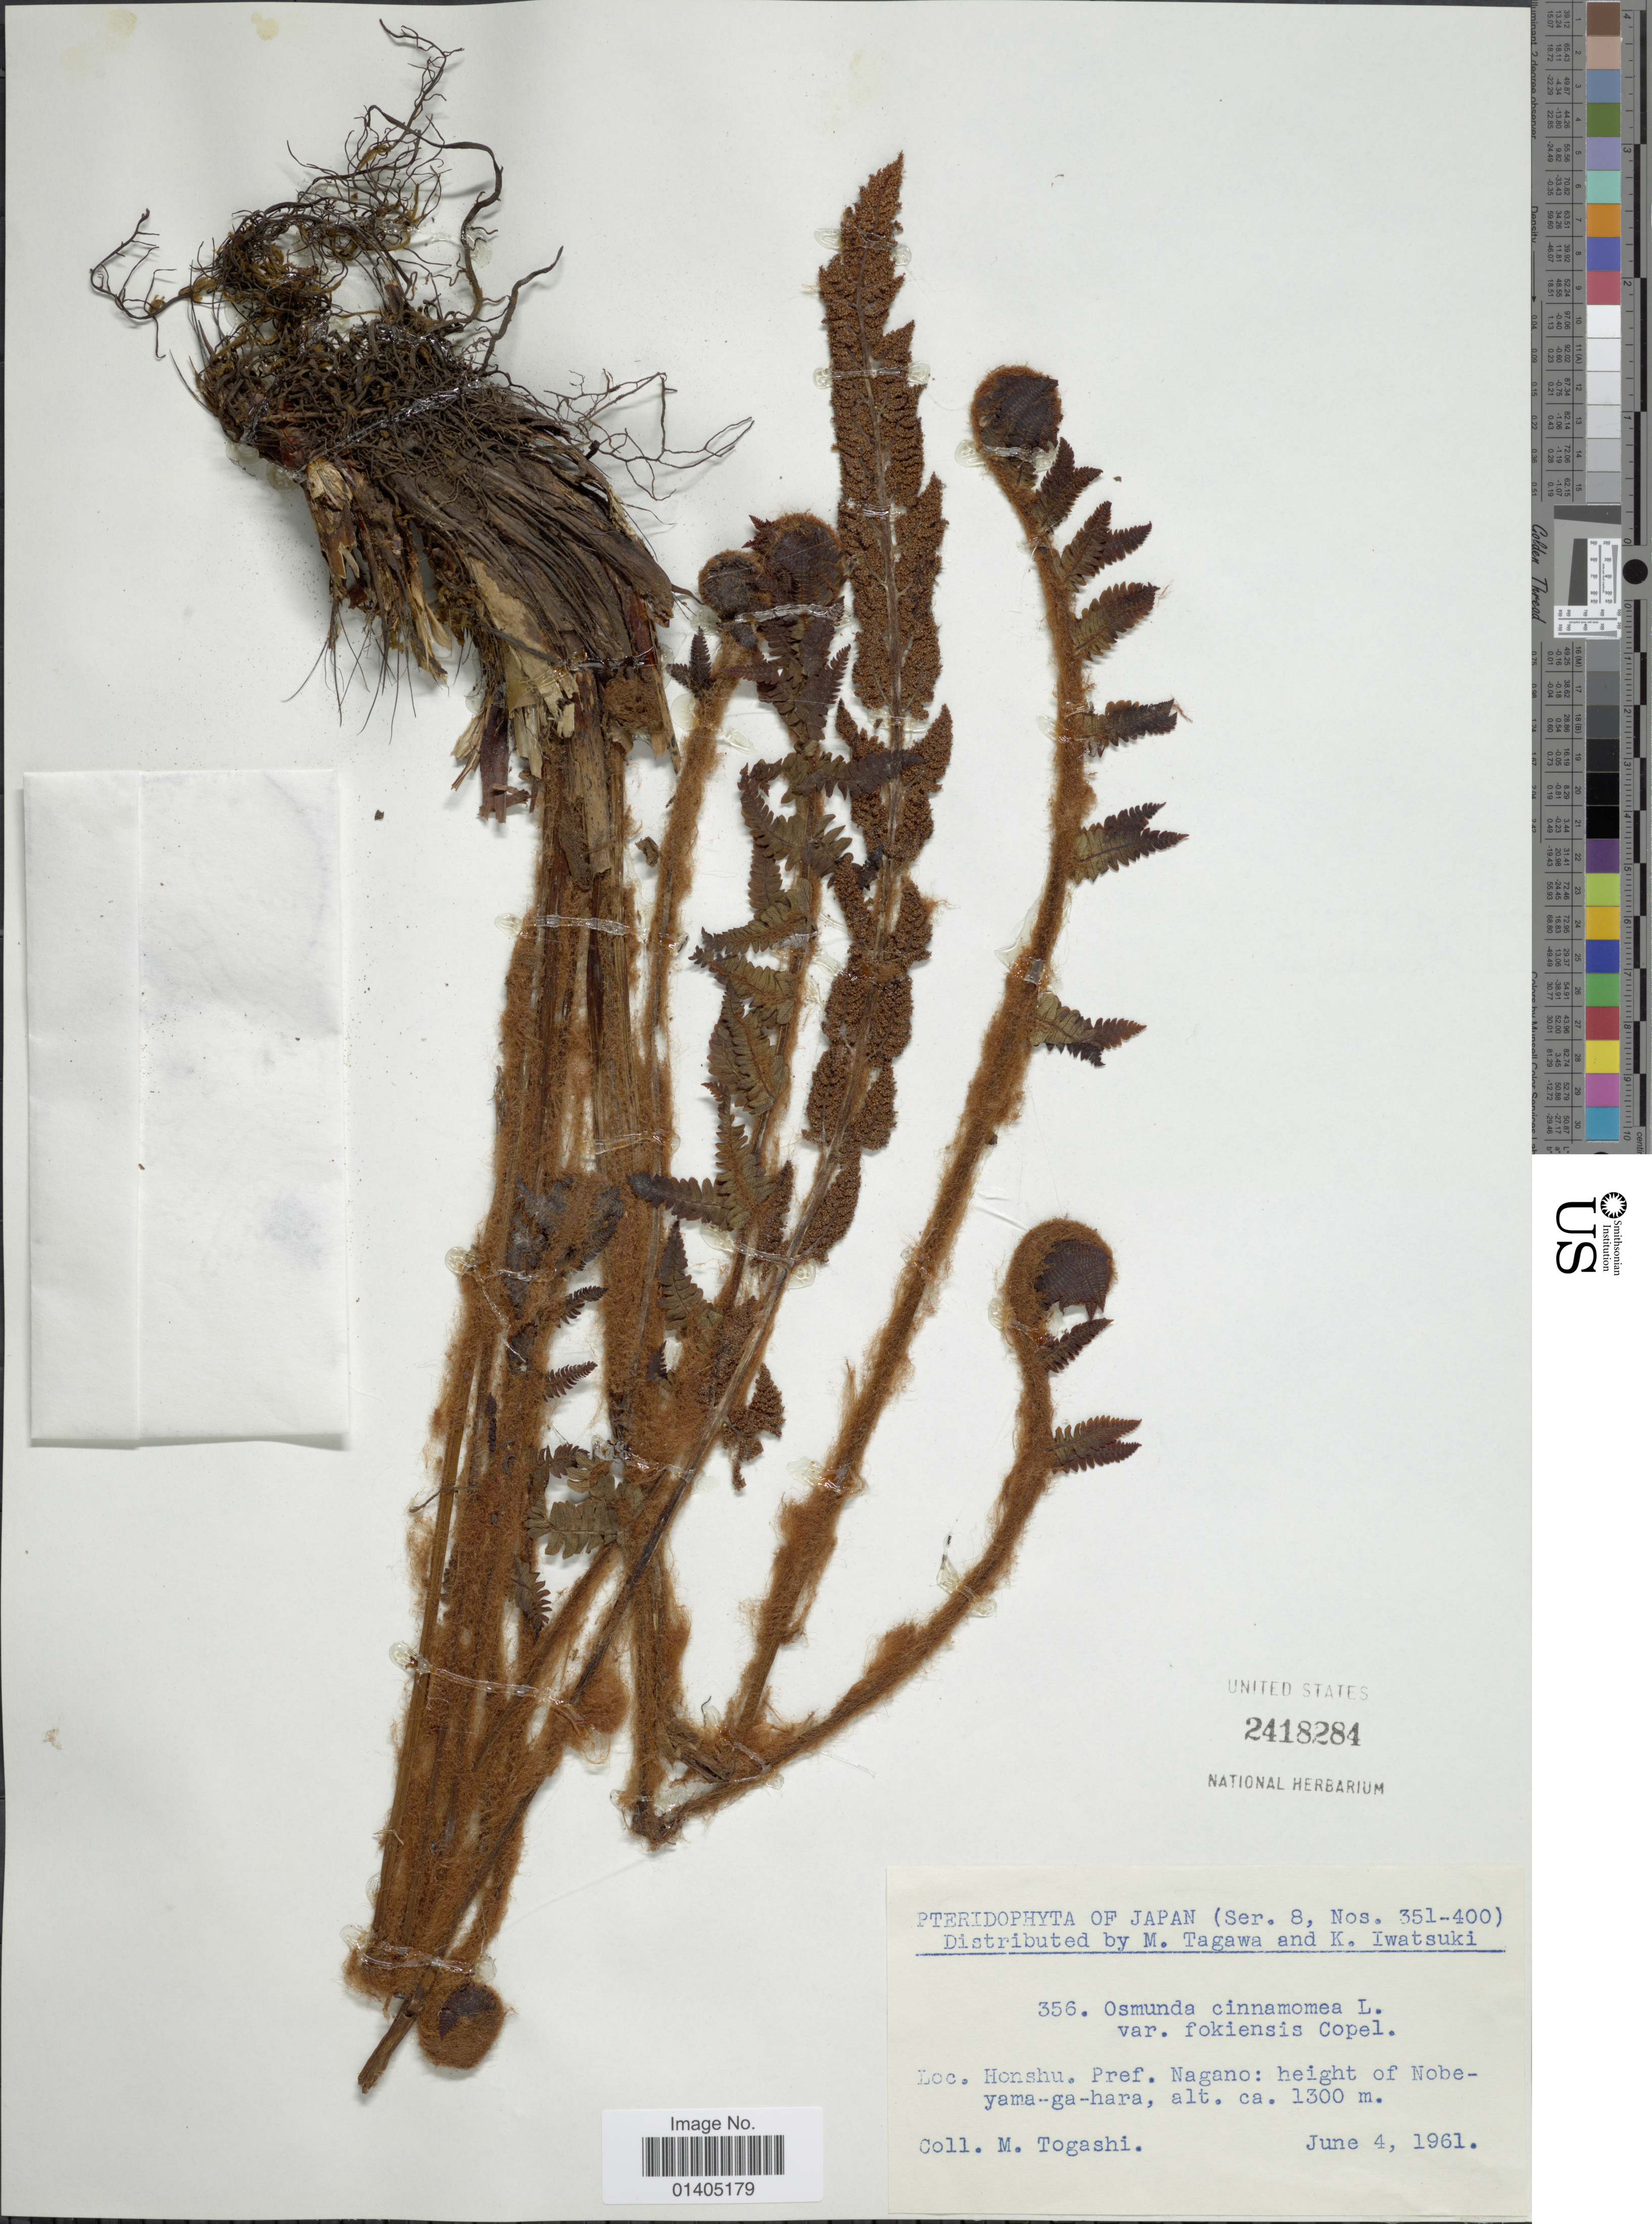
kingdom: Plantae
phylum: Tracheophyta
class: Polypodiopsida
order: Osmundales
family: Osmundaceae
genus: Osmundastrum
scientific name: Osmundastrum cinnamomeum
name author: (L.) C. Presl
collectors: M. Togashi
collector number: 356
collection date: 1961-06-04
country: Japan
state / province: Nagano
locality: Honshu. Pref. Nagano: heights of Nobeyama-ga-hara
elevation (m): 1300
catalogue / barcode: US 2418284